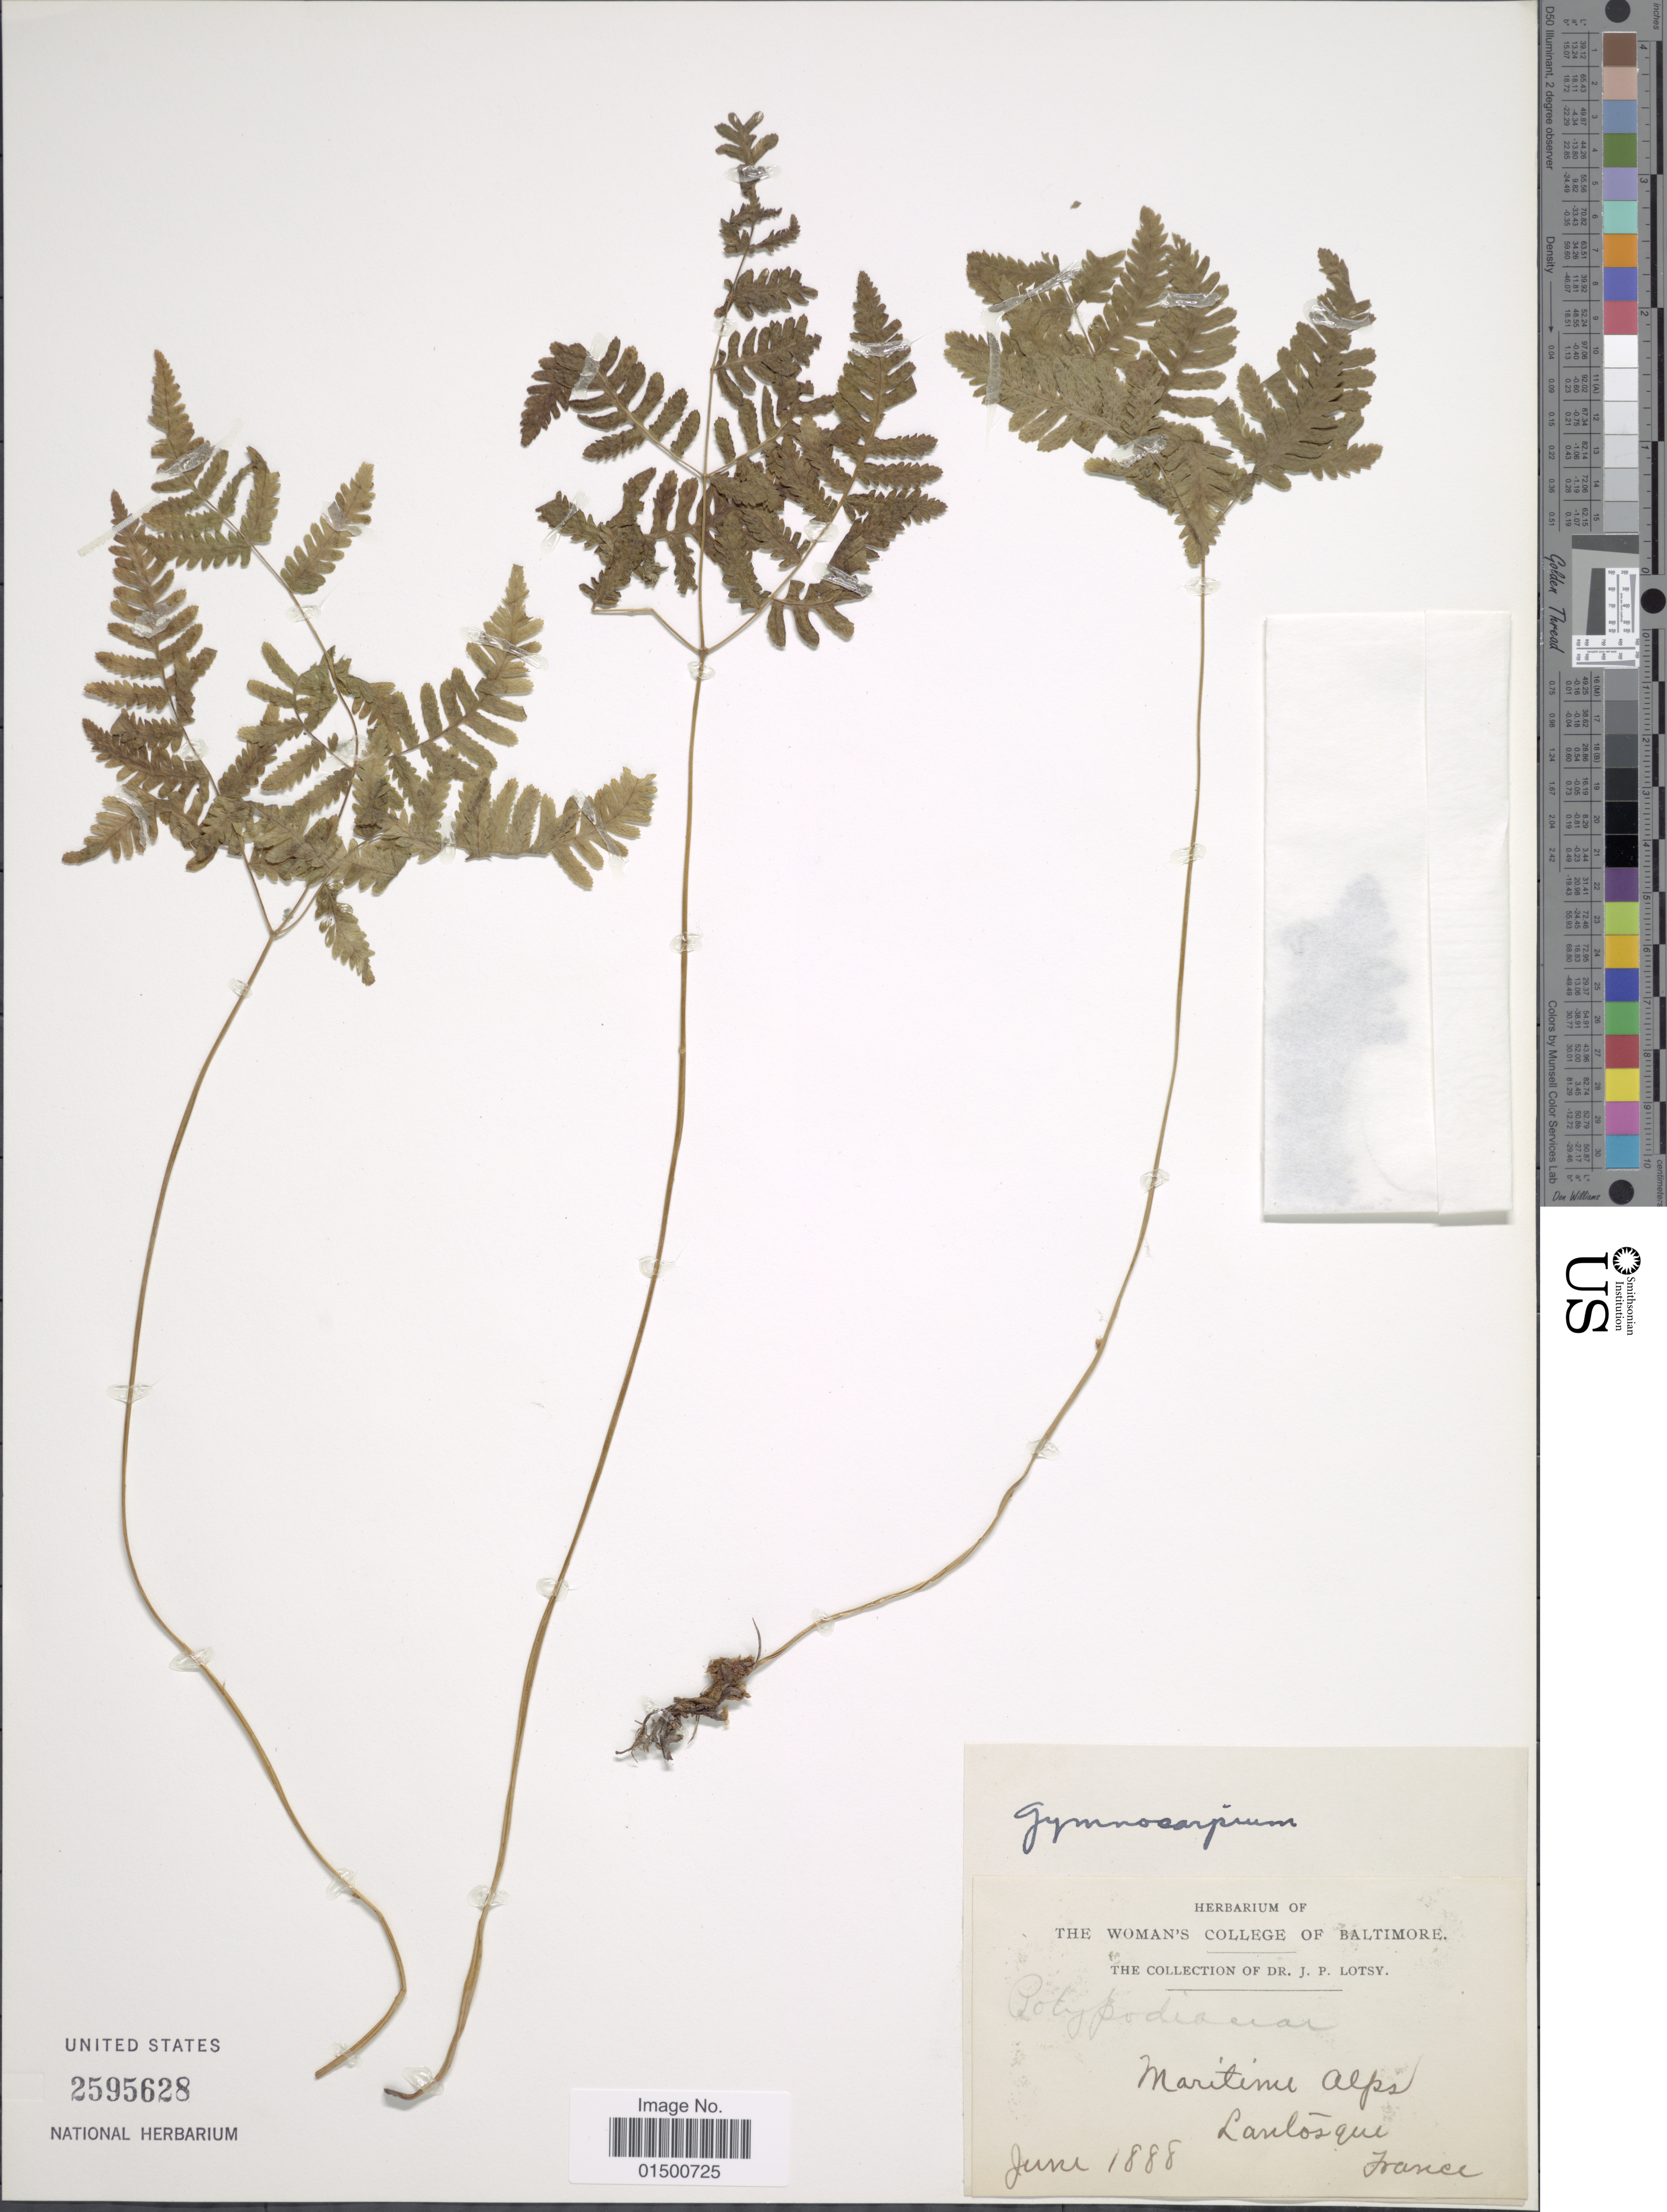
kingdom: Plantae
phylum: Tracheophyta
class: Polypodiopsida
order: Polypodiales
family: Cystopteridaceae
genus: Gymnocarpium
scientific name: Gymnocarpium robertianum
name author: (Hoffm.) Newman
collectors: J. Lotsy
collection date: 1888-06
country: France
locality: Maritime Alps, Lanlosque [interpreted]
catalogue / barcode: US 2595628